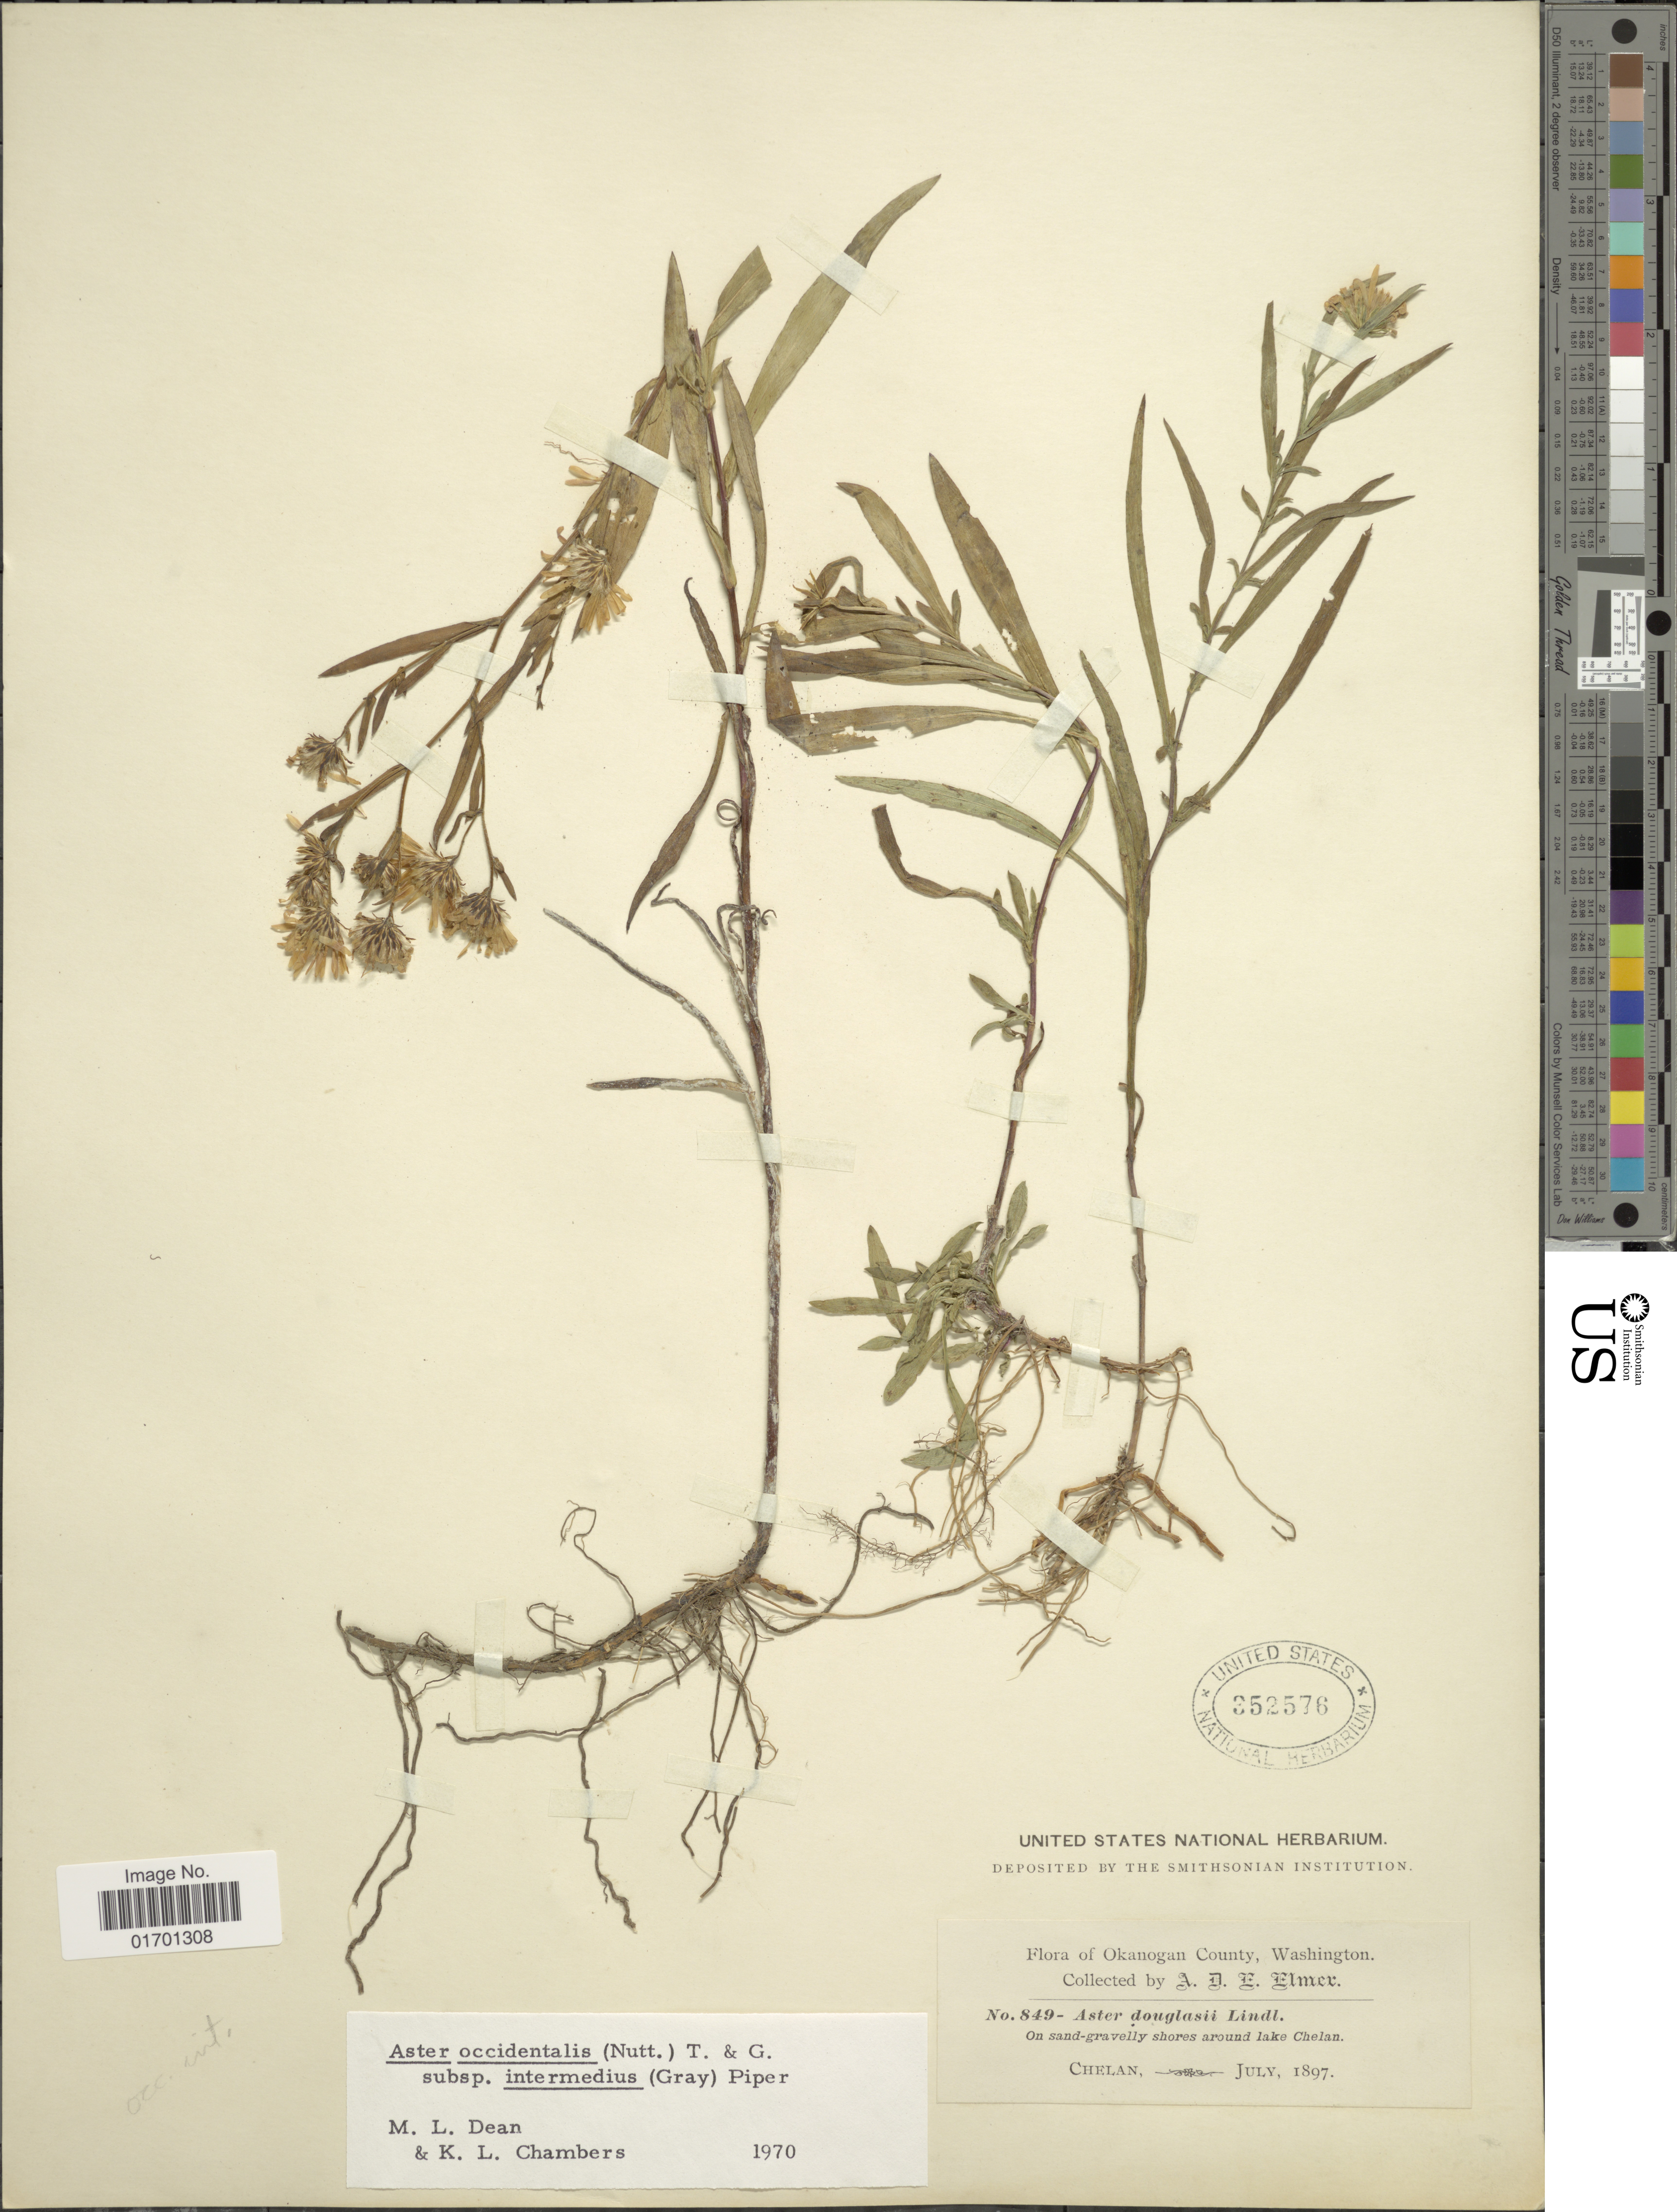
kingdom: Plantae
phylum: Tracheophyta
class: Magnoliopsida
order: Asterales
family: Asteraceae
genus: Symphyotrichum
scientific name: Symphyotrichum spathulatum var. intermedium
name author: (A. Gray) G.L. Nesom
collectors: A. D. E. Elmer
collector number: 849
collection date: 1897-07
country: United States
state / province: Washington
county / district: Chelan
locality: On sand - gravelly shores around Lake Chelan.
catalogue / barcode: US 352576